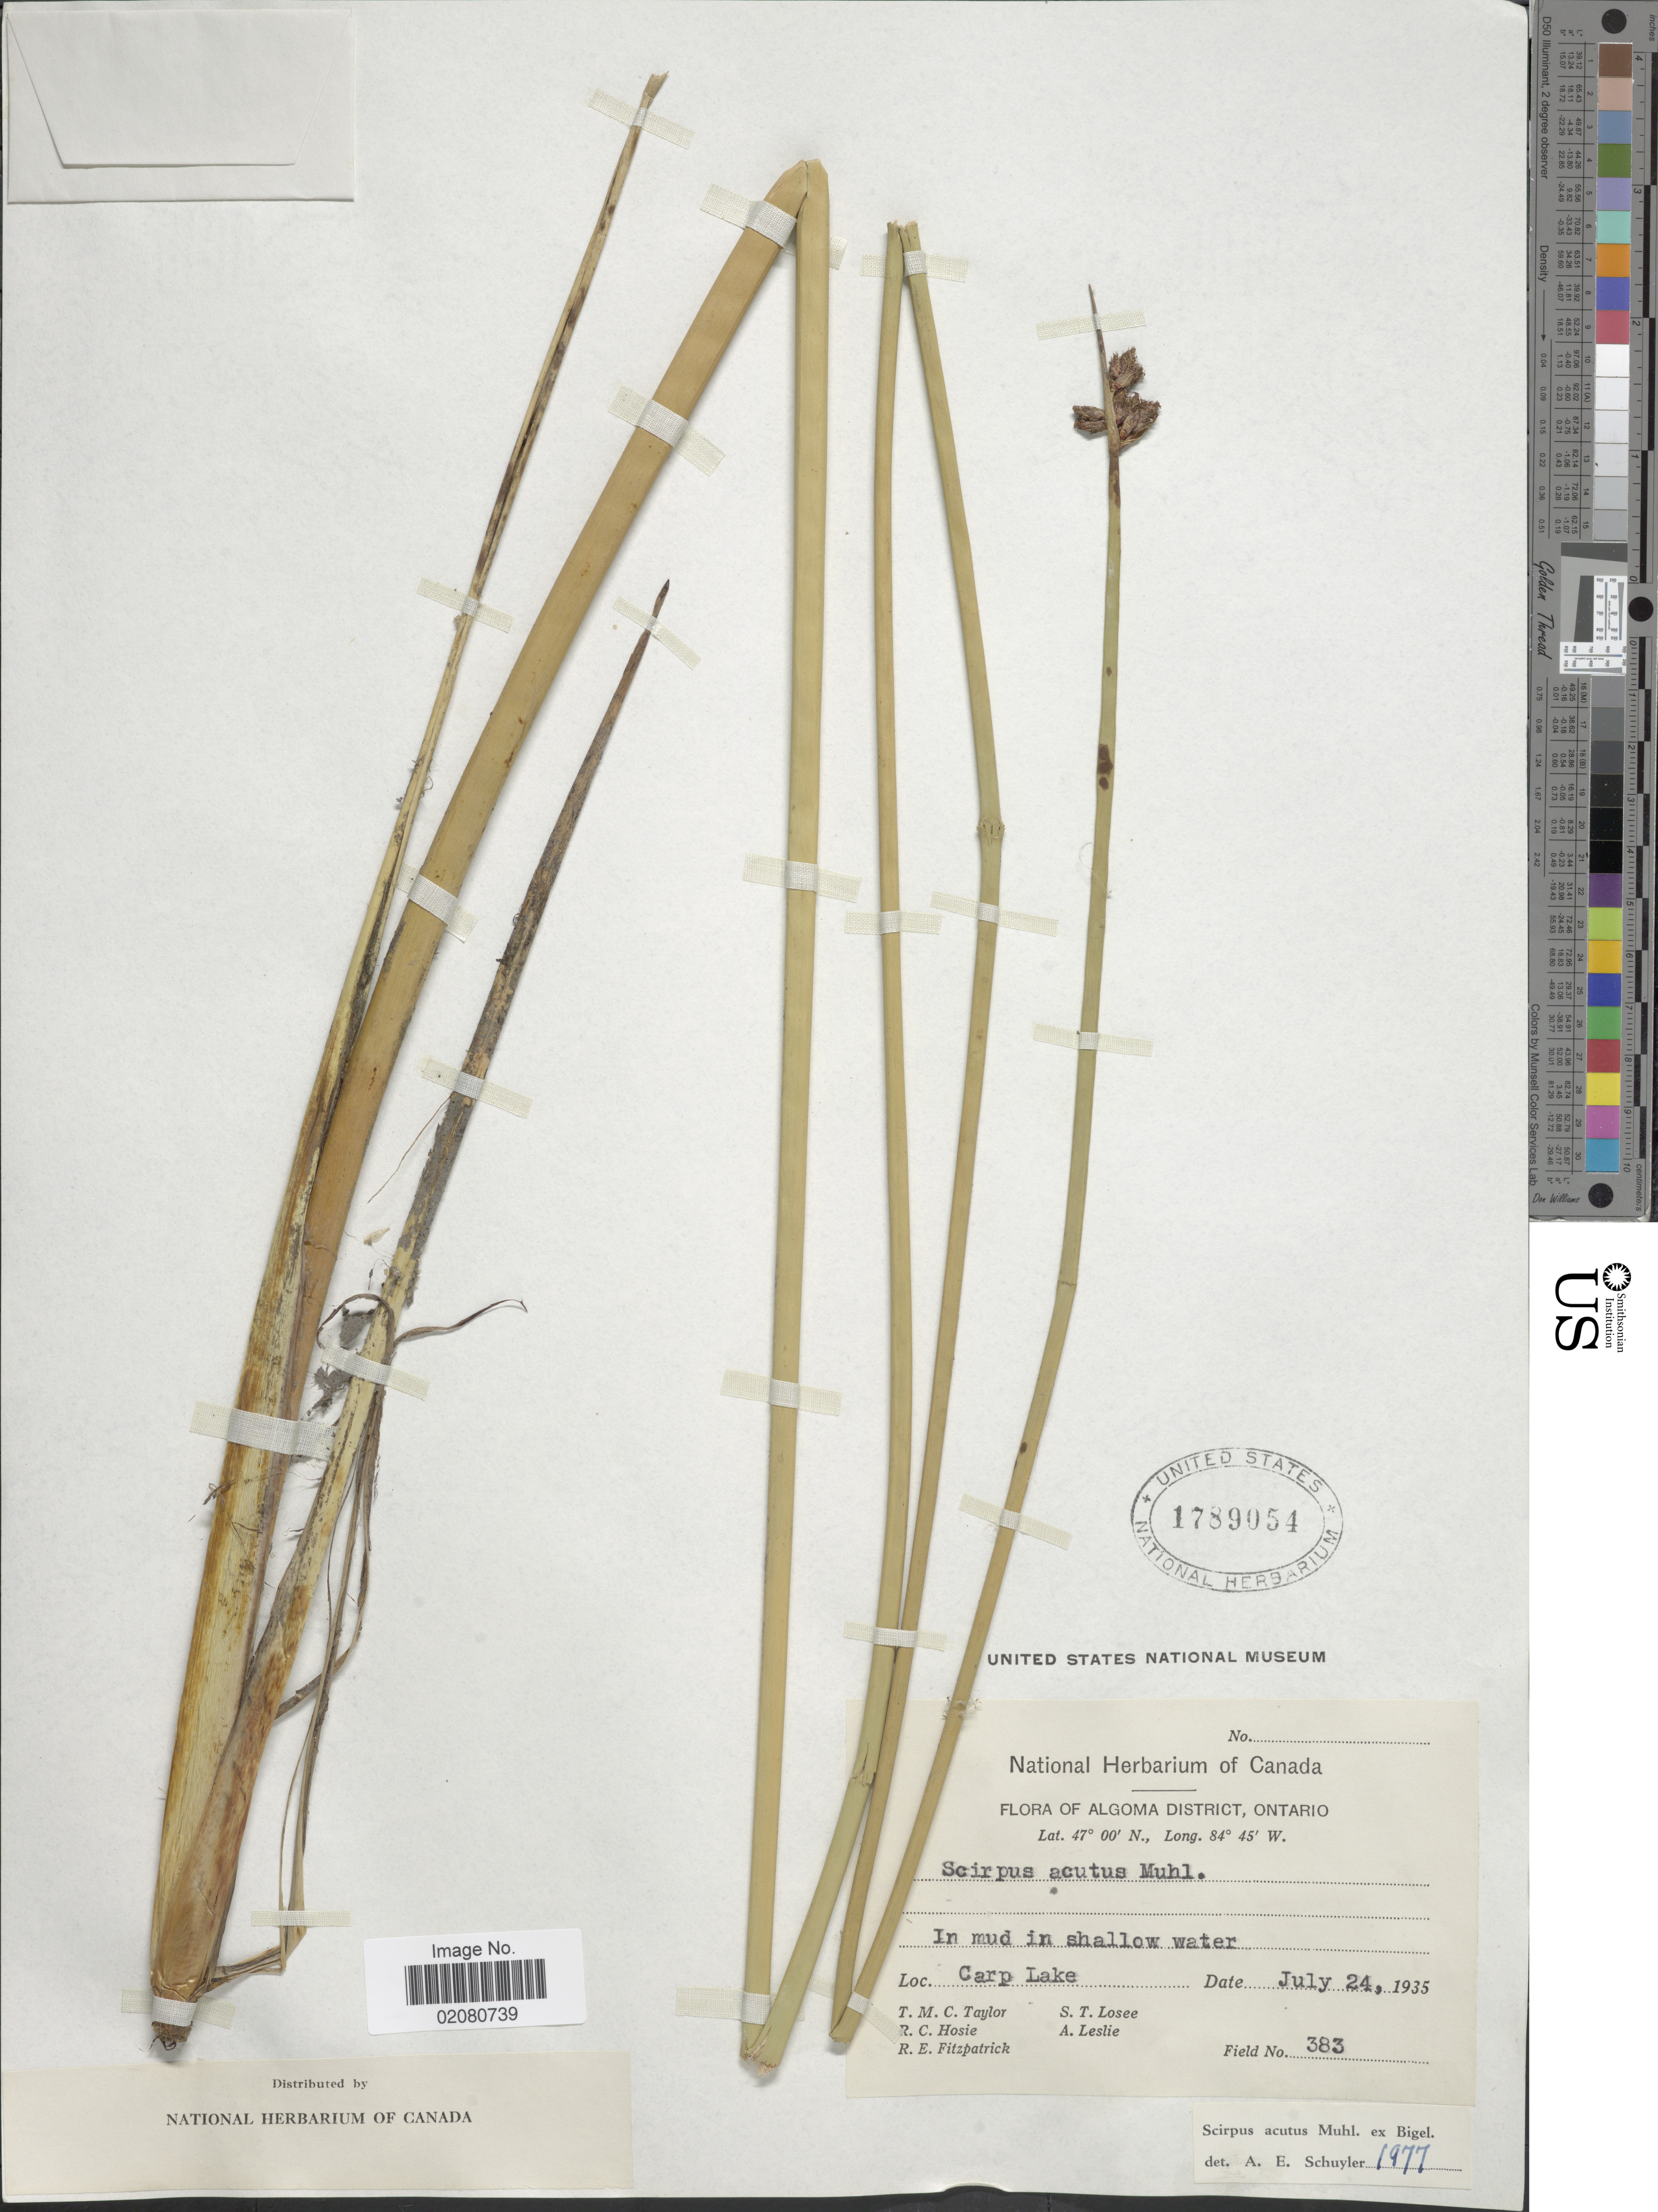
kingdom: Plantae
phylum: Tracheophyta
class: Liliopsida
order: Poales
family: Cyperaceae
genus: Schoenoplectus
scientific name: Schoenoplectus acutus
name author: (Muhl. ex Bigelow) Á. Löve & D. Löve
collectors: T. M. C. Taylor, R. Hosie, R. Fitzpatrick, S. Losee & A. Leslie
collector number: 383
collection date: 1935-07-24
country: Canada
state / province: Ontario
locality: Carp Lake. Algoma District, Ontario.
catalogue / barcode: US 1789054